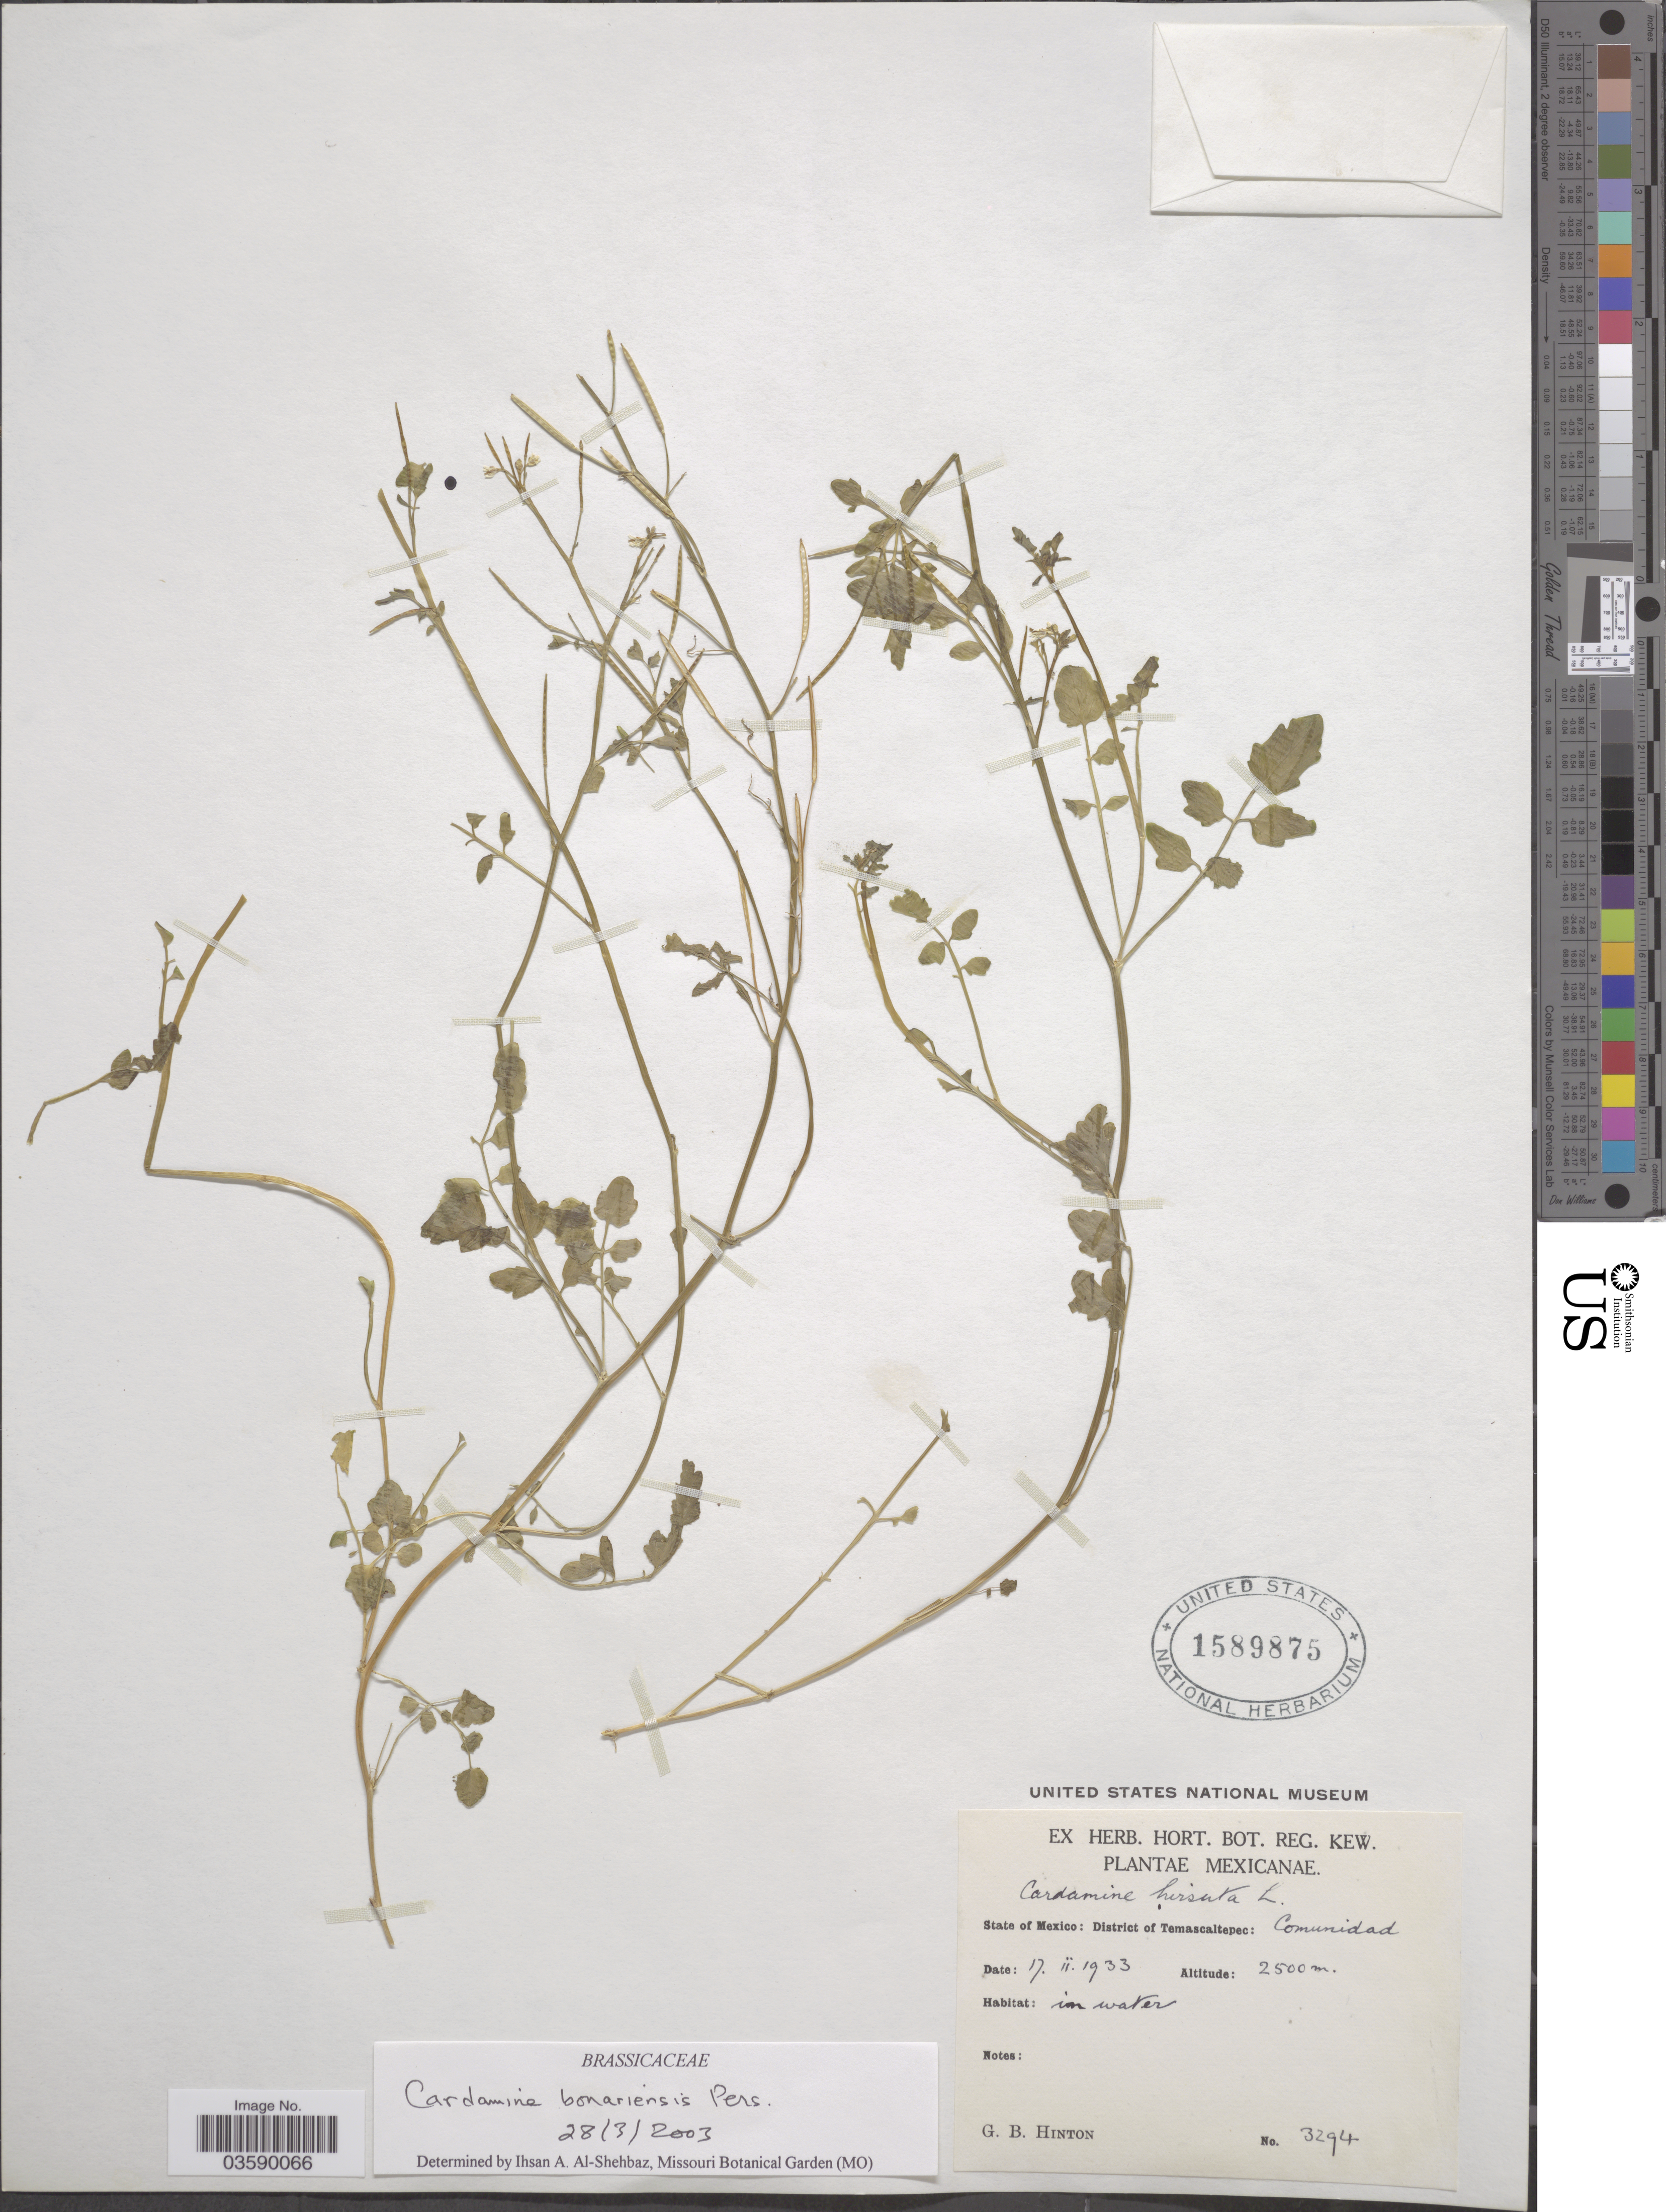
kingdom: Plantae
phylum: Tracheophyta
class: Magnoliopsida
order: Brassicales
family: Brassicaceae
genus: Cardamine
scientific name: Cardamine bonariensis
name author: Pers.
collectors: G. B. Hinton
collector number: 3294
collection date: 1933-02-17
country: Mexico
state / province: México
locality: District of Temascaltepec: Comunidad.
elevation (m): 2500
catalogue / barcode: US 1589875